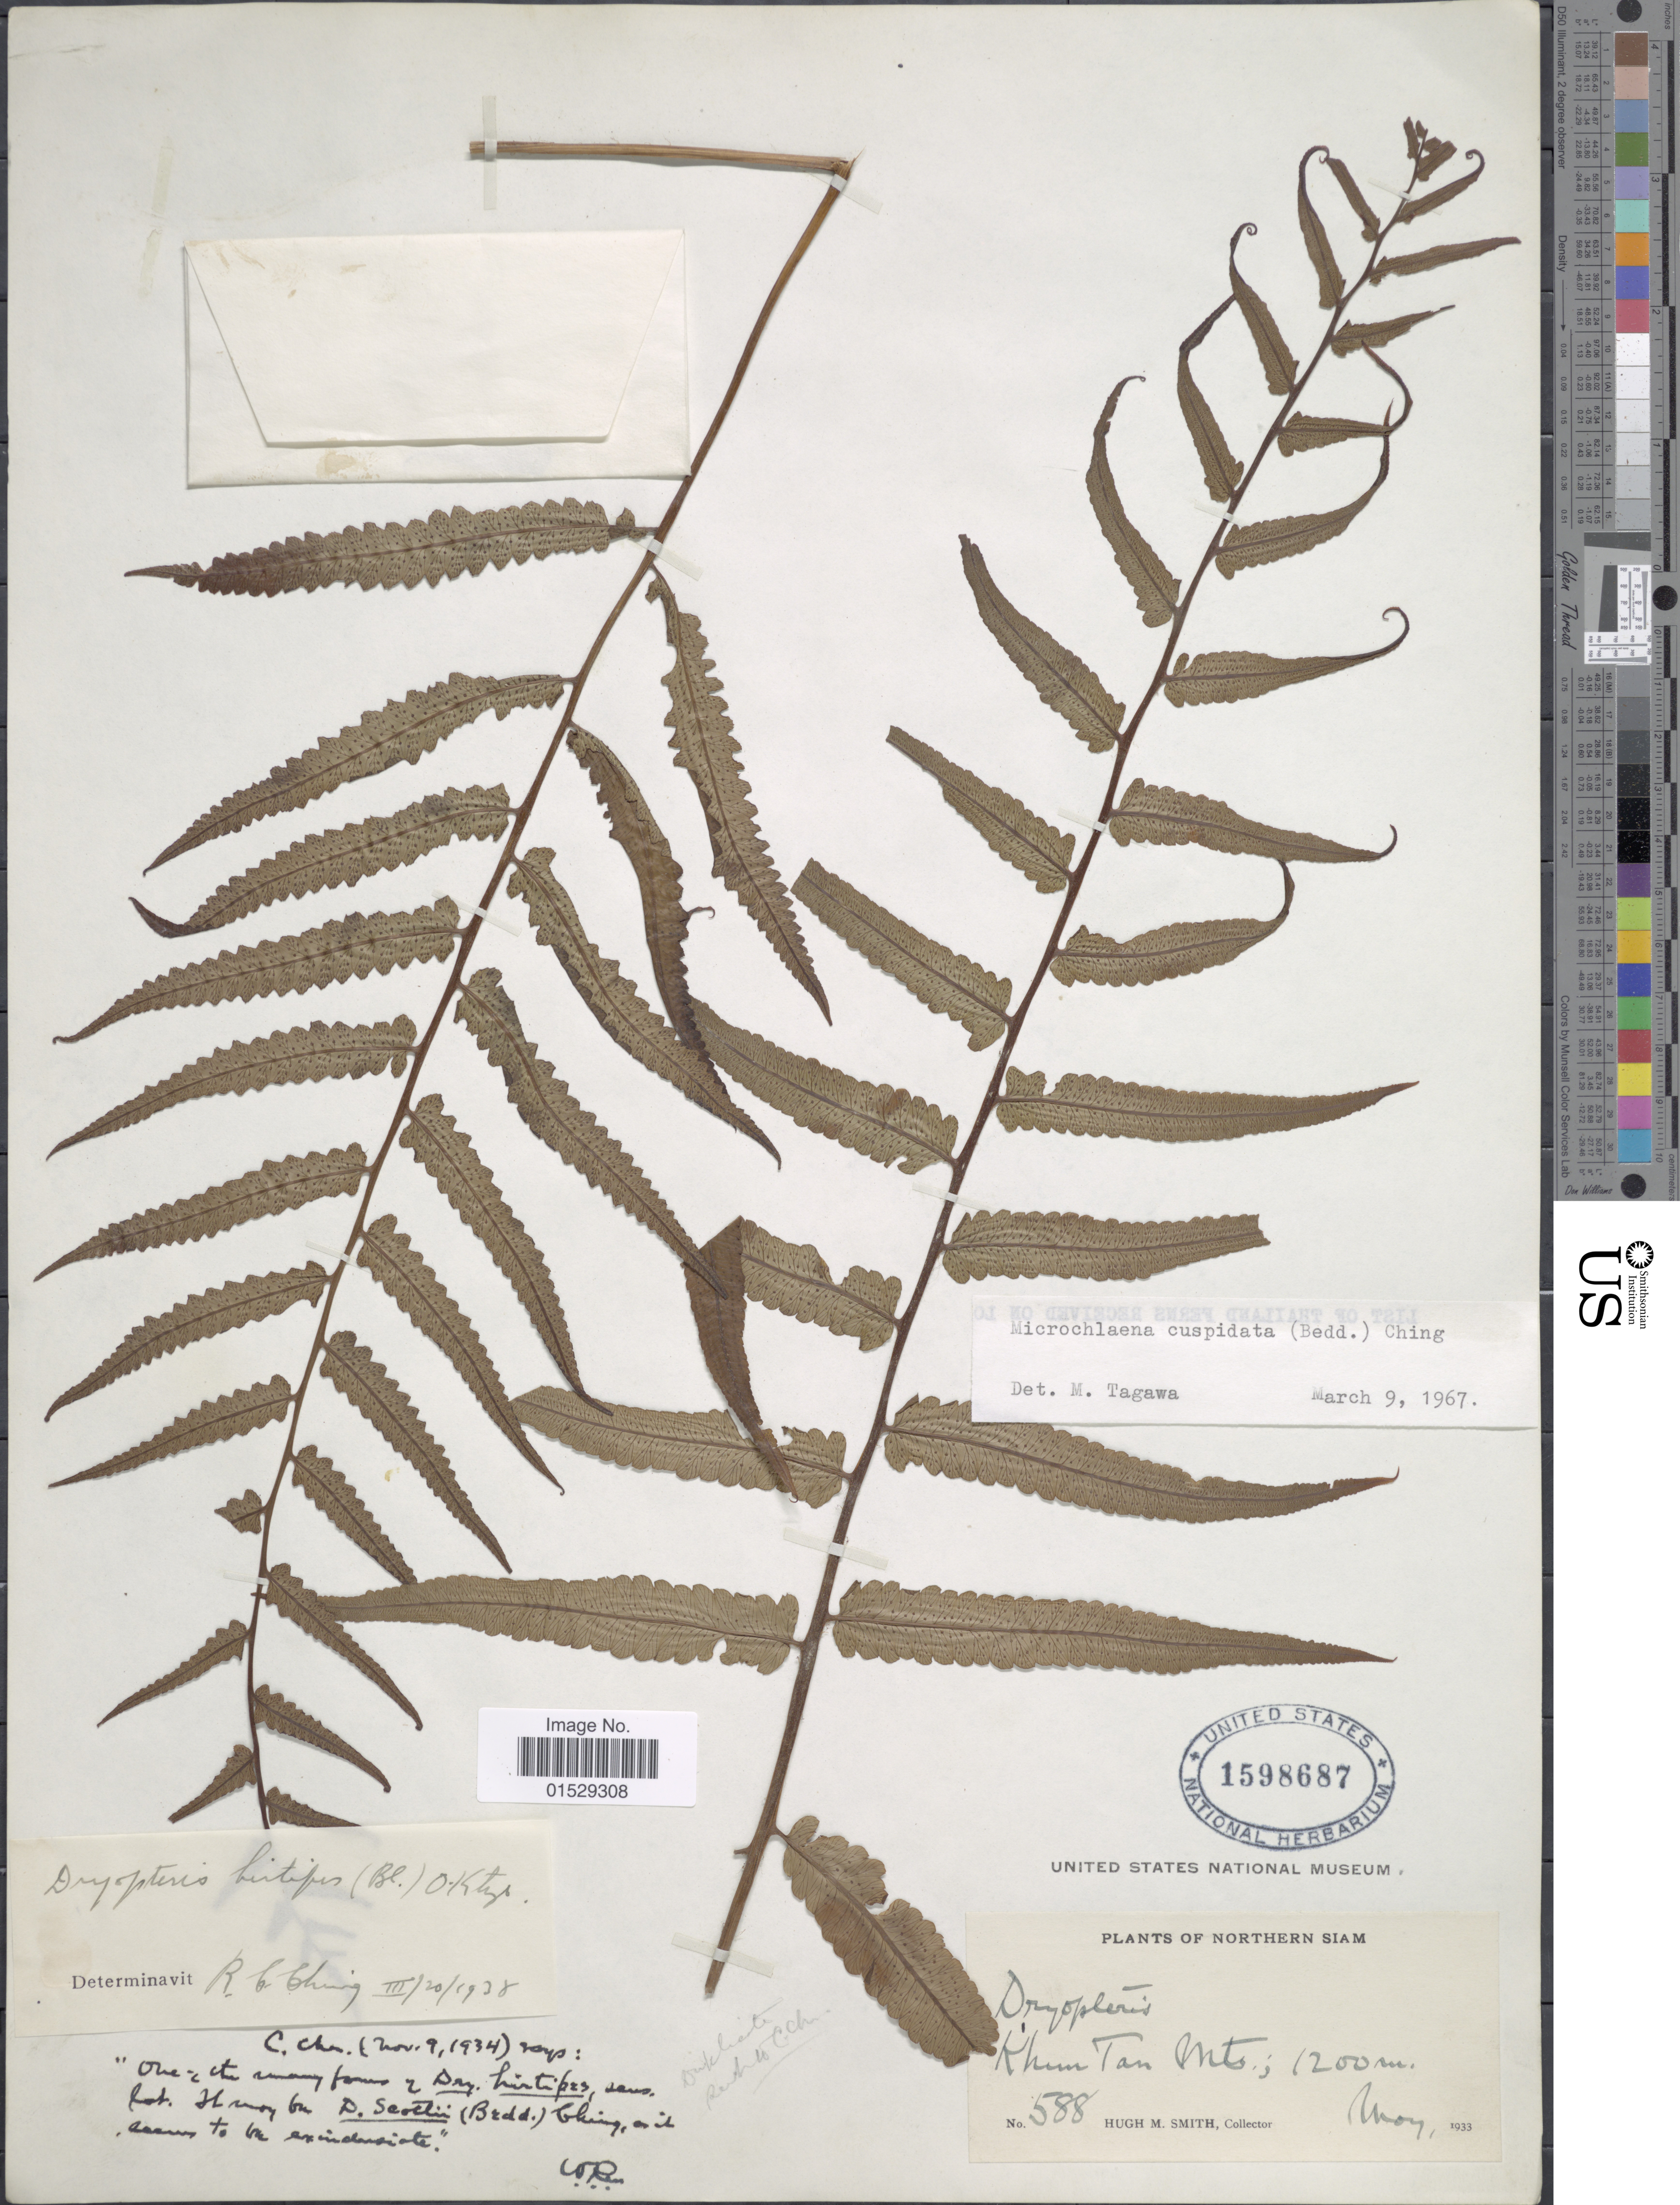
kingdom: Plantae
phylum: Tracheophyta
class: Polypodiopsida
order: Polypodiales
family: Athyriaceae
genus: Anisocampium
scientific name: Anisocampium cuspidatum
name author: (Mett. ex Bedd.) Yea C. Liu et al.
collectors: H. M. Smith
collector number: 588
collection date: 1933-05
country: Thailand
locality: Northern Siam, Khun Tan Mts.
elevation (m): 1200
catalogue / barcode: US 1598687